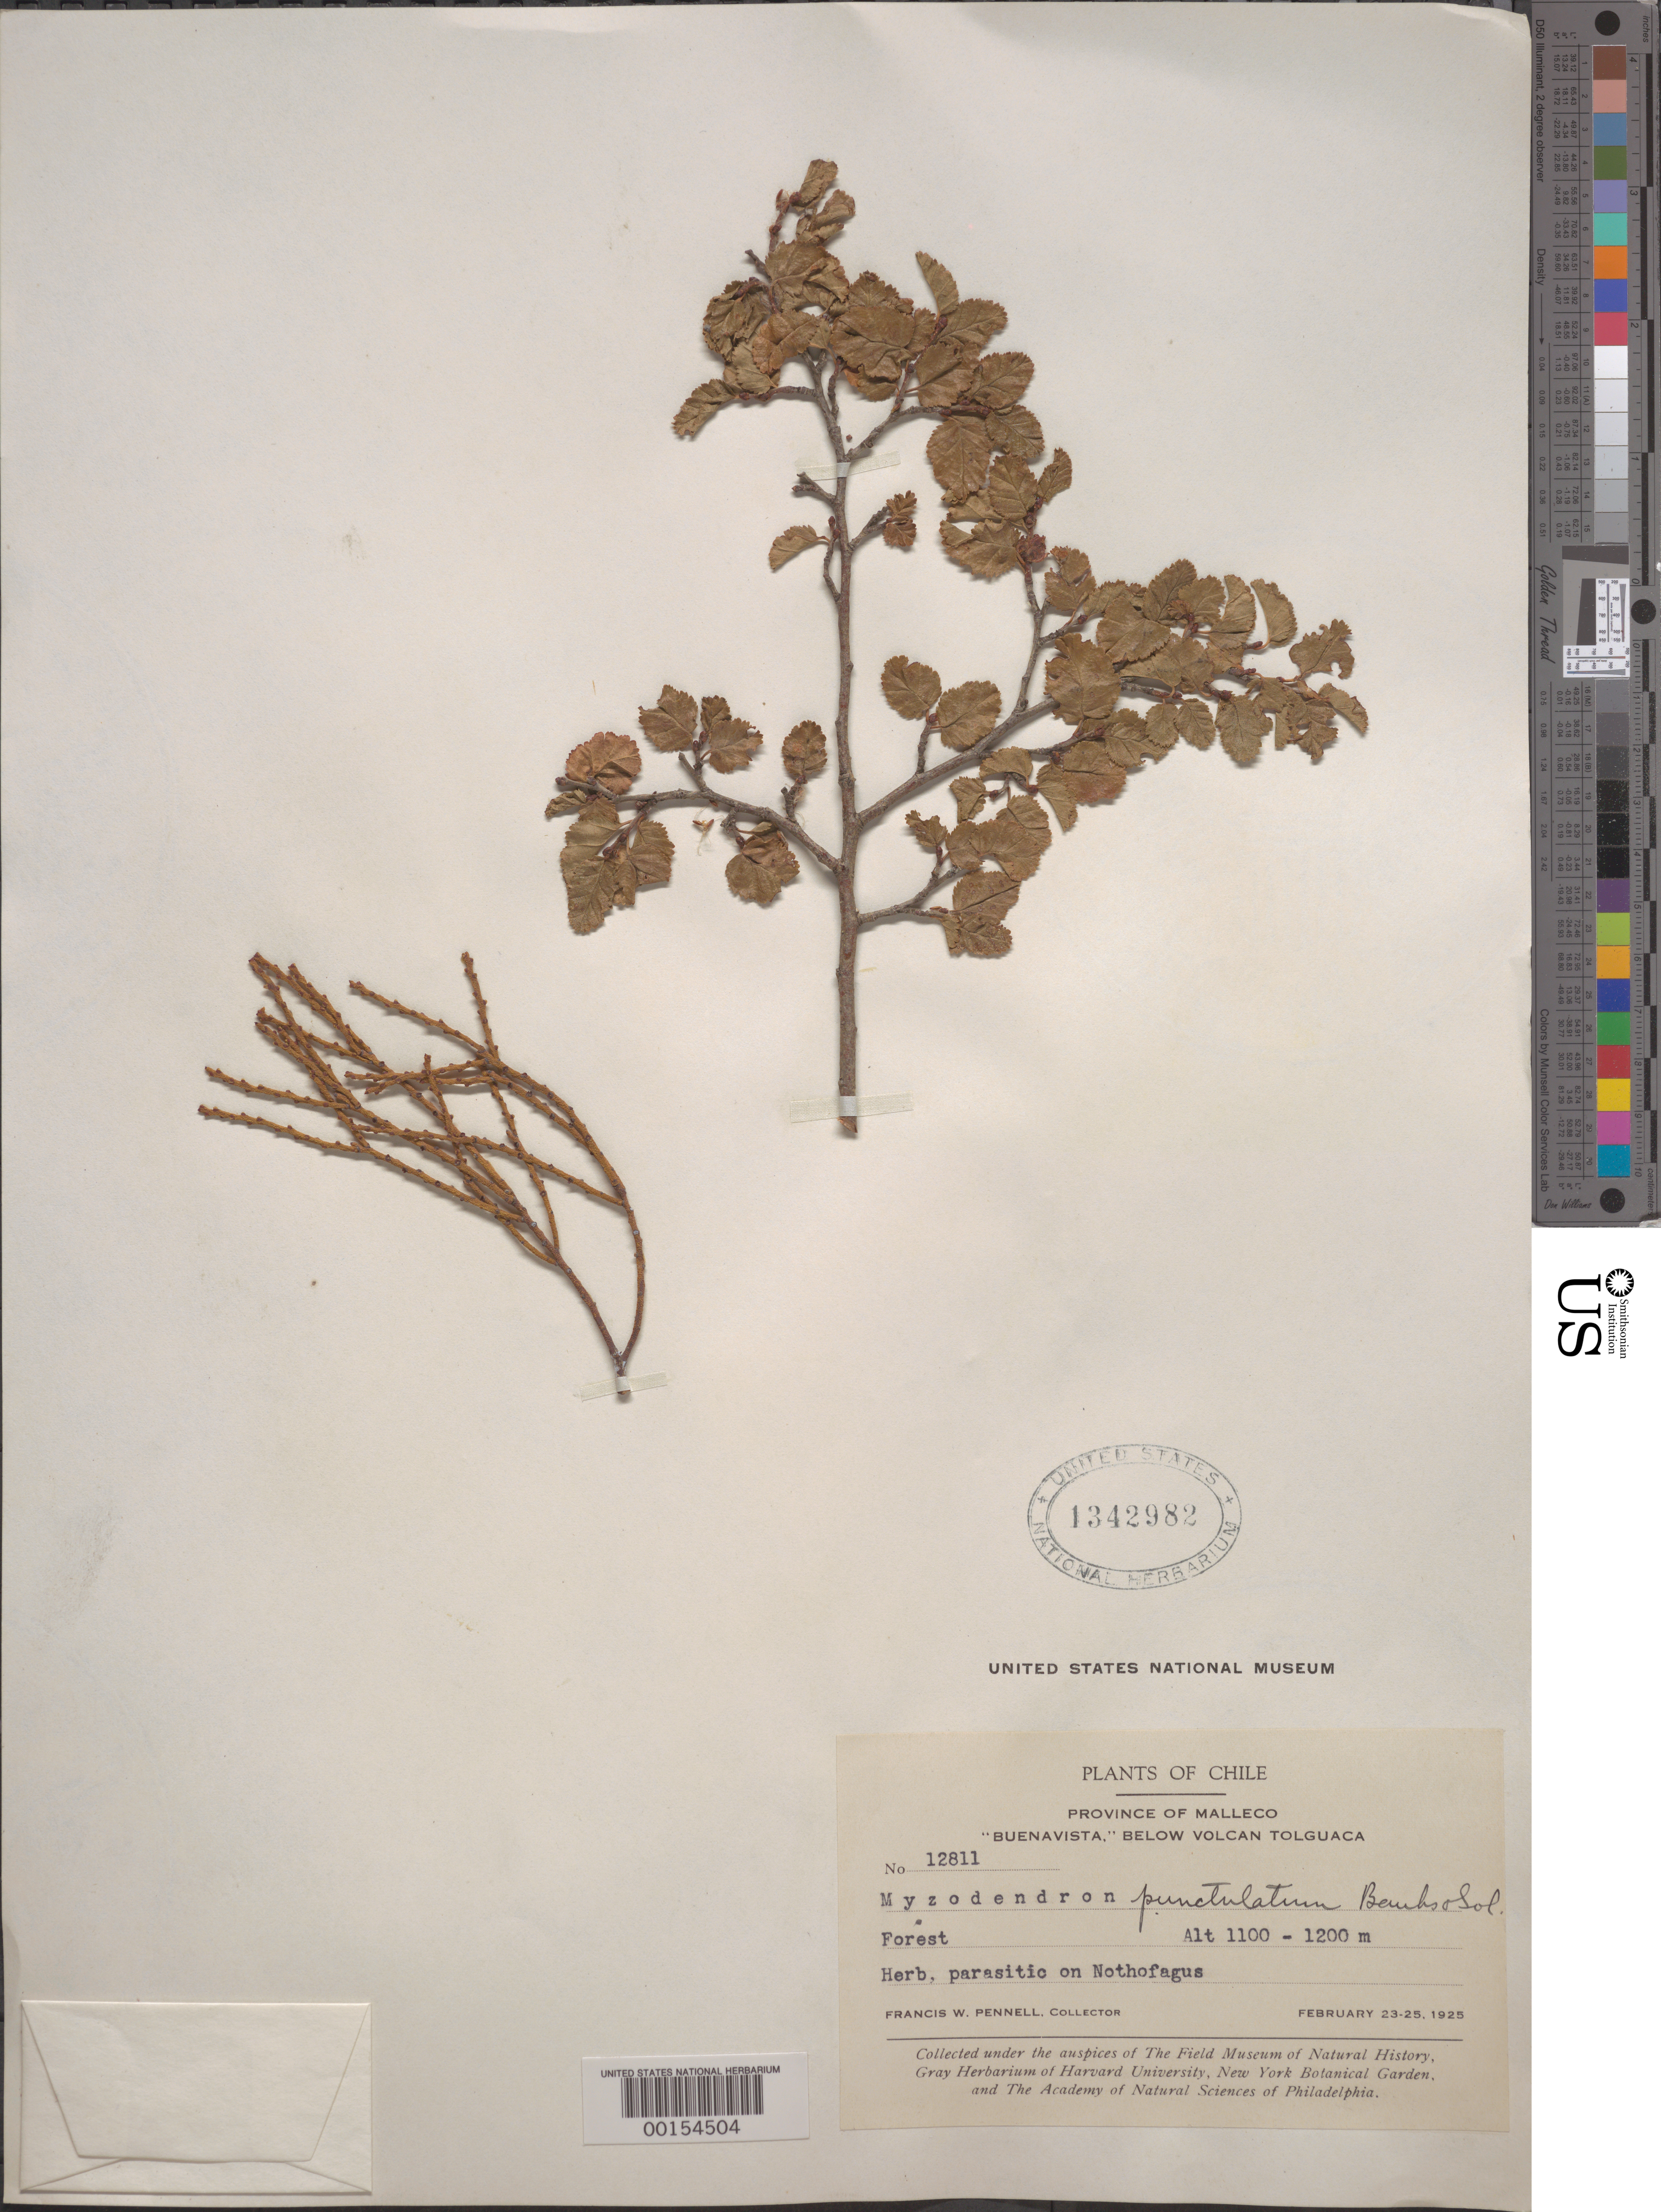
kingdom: Plantae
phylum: Tracheophyta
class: Magnoliopsida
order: Santalales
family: Misodendraceae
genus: Misodendrum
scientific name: Misodendrum punctulatum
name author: Sol. ex DC.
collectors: F. W. Pennell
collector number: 12811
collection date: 1925-02-23/1925-02-25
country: Chile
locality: Province of Malleco. "Buenavista," below Volcan Tolguaca.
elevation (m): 1100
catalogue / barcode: US 1342982